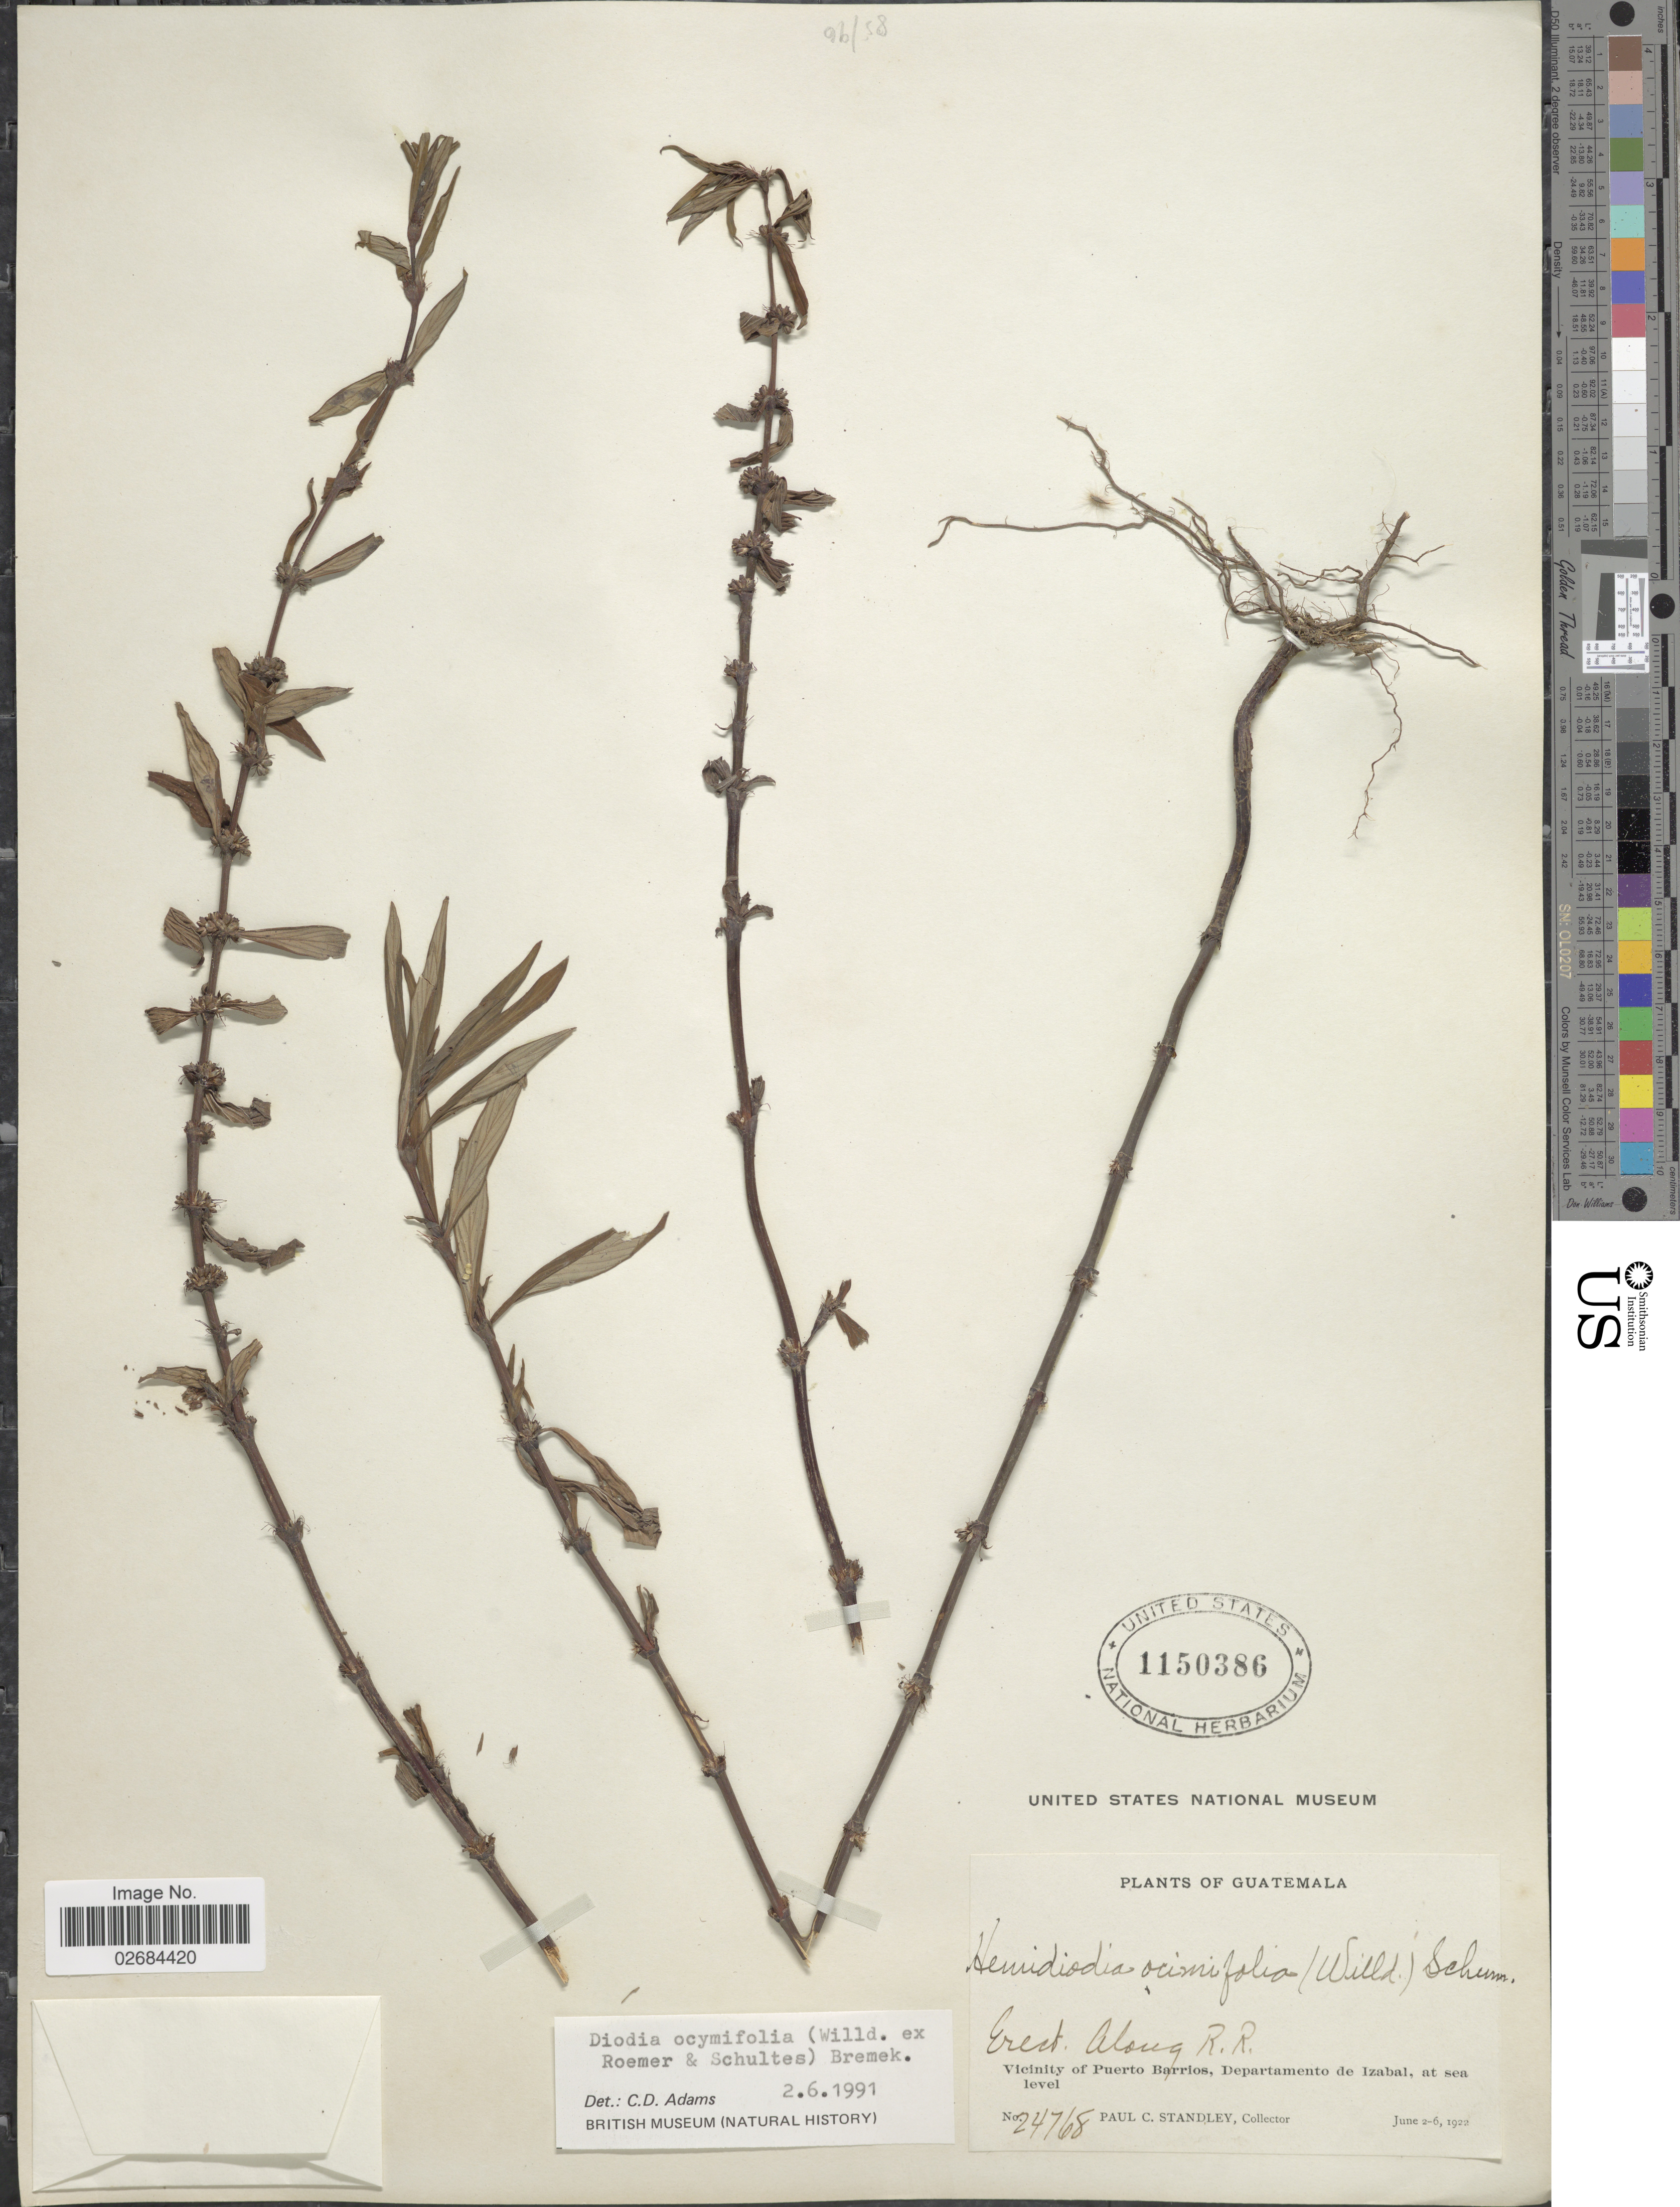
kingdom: Plantae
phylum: Tracheophyta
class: Magnoliopsida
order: Gentianales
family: Rubiaceae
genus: Diodia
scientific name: Diodia ocymifolia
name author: (Willd. ex Roem. & Schult.) Bremek.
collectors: P. C. Standley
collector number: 24768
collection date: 1922-06-02/1922-06-06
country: Guatemala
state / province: Izabal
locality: Vicinity of Puerto Barrios. Along R.R.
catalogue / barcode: US 1150386